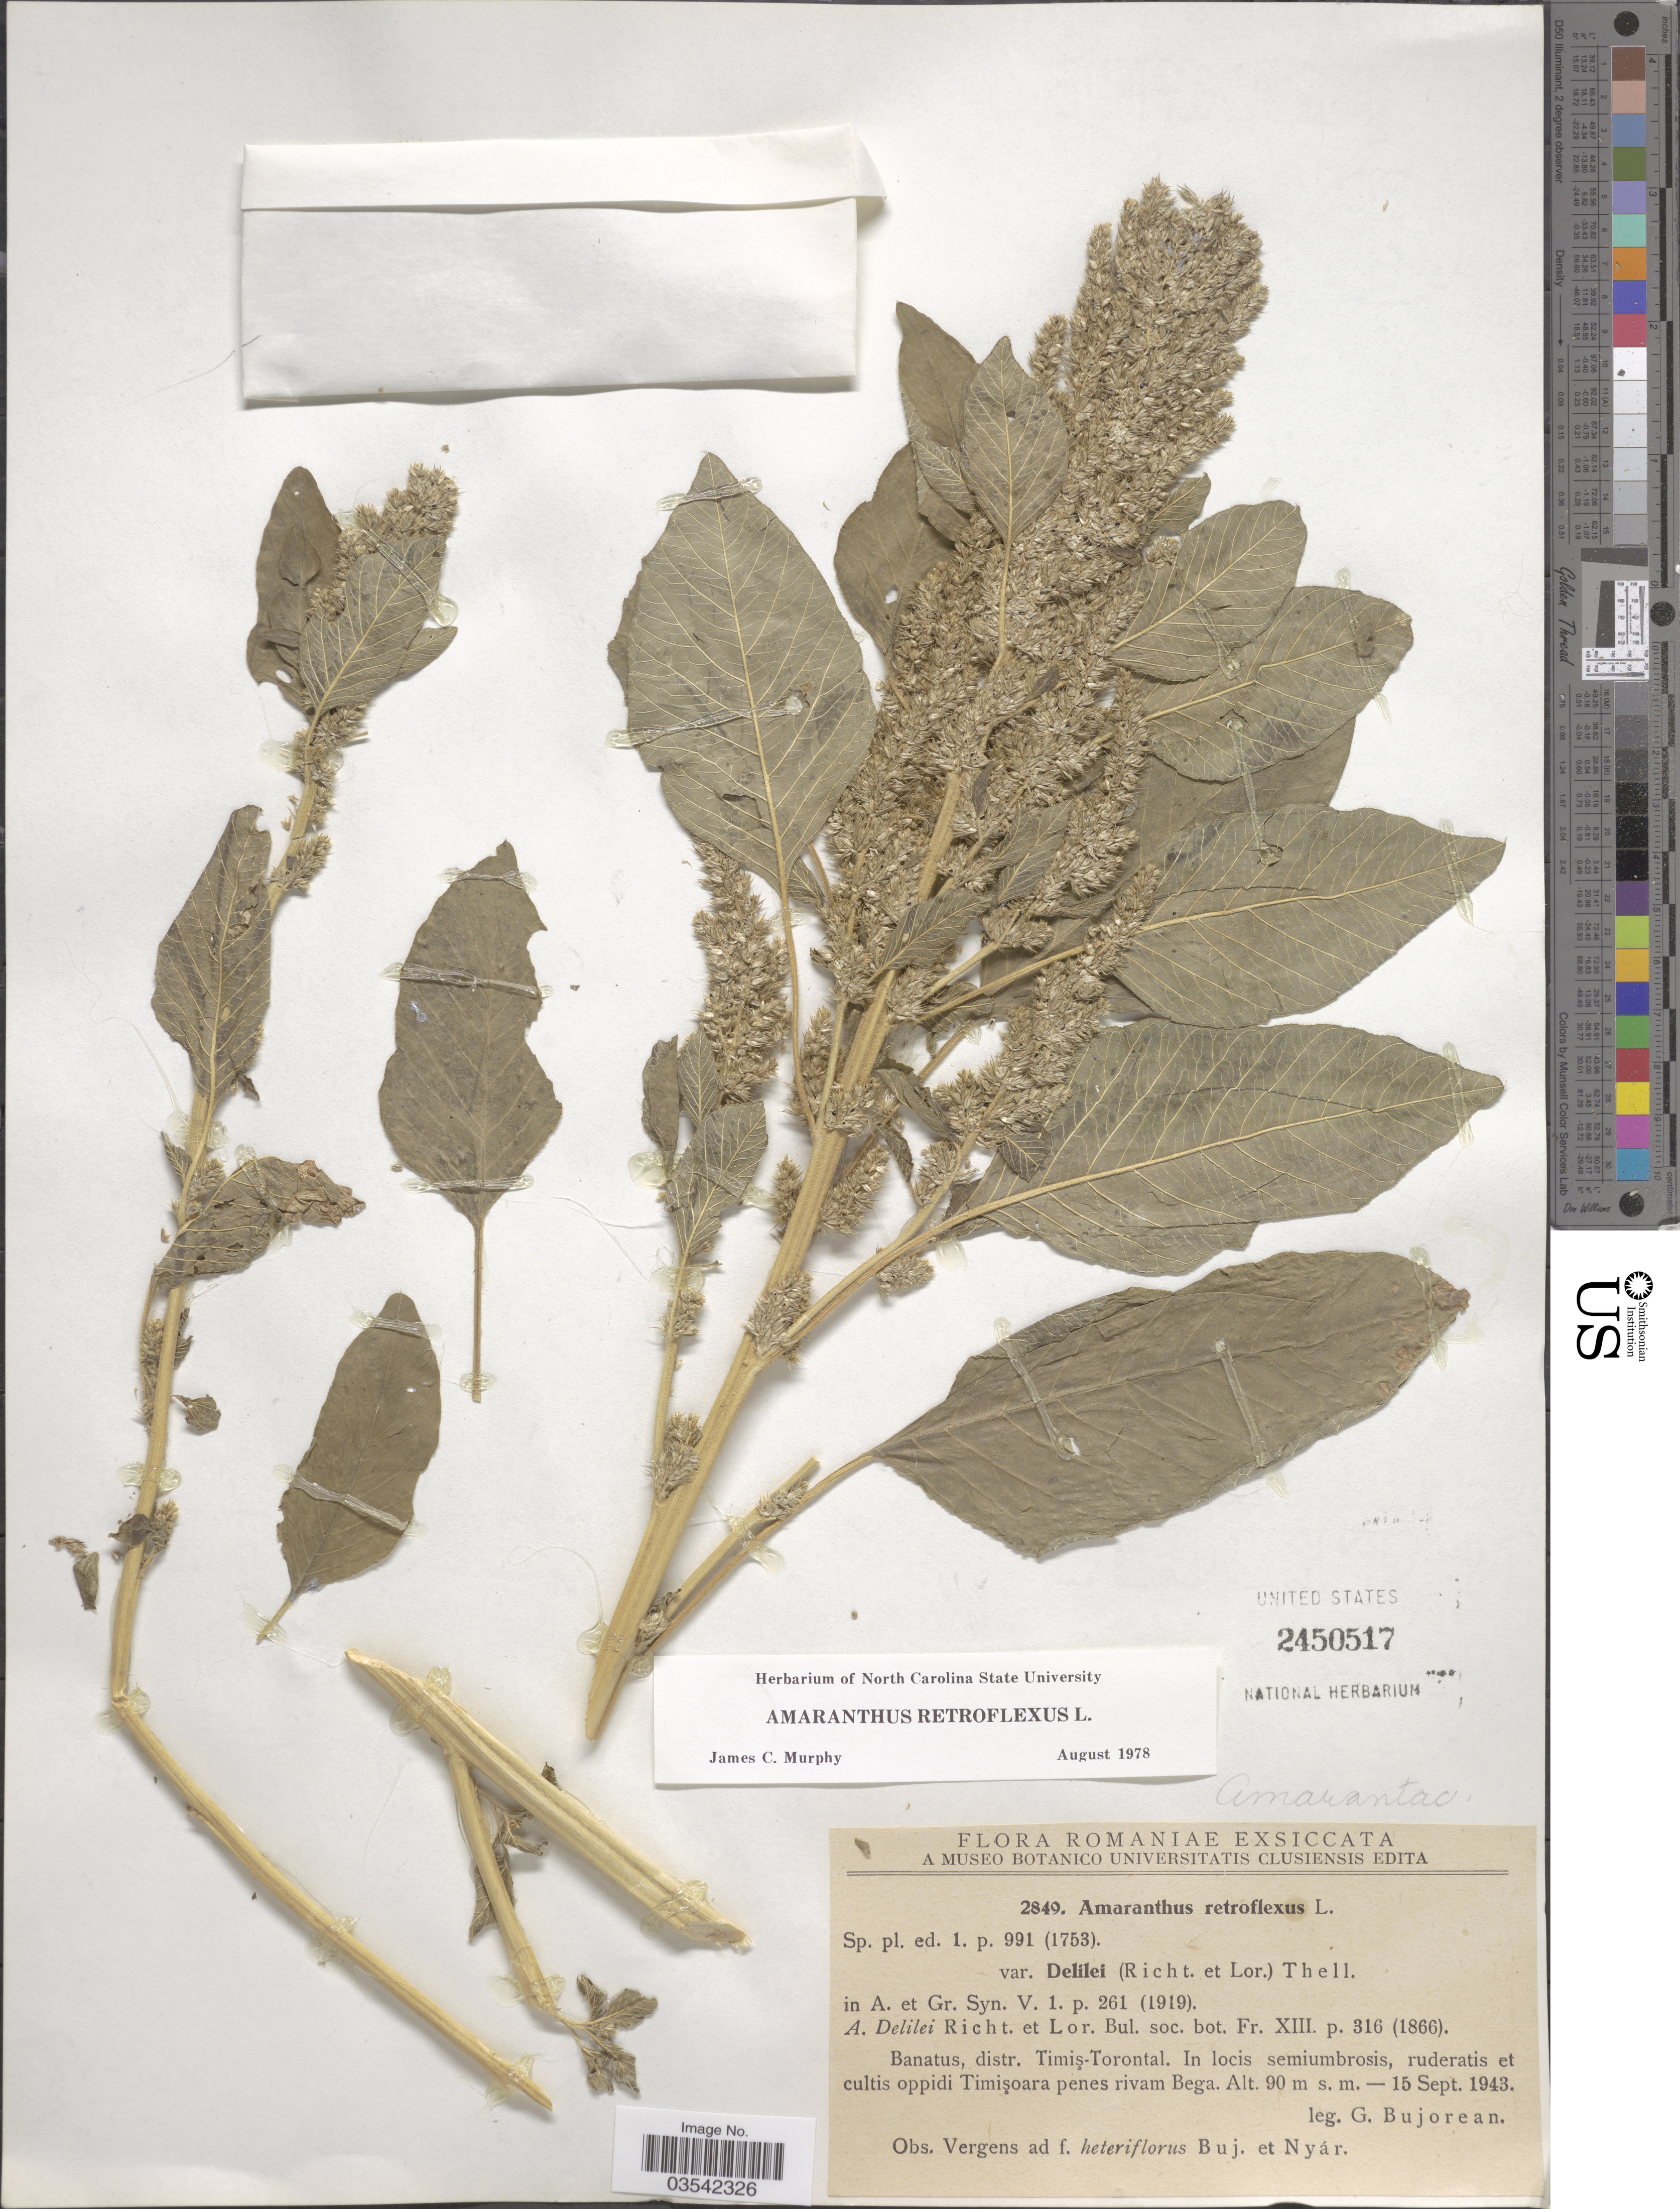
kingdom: Plantae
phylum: Tracheophyta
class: Magnoliopsida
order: Caryophyllales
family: Amaranthaceae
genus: Amaranthus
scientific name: Amaranthus retroflexus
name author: L.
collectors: G. Bujorean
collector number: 2849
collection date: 1943-09-15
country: Romania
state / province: Timis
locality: Banatus, distr. Timiş-Torontal. In locis semiumbriosis, ruderatis et cultis oppidi Timişoara penes rivam Bega.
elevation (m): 90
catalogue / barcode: US 2450517